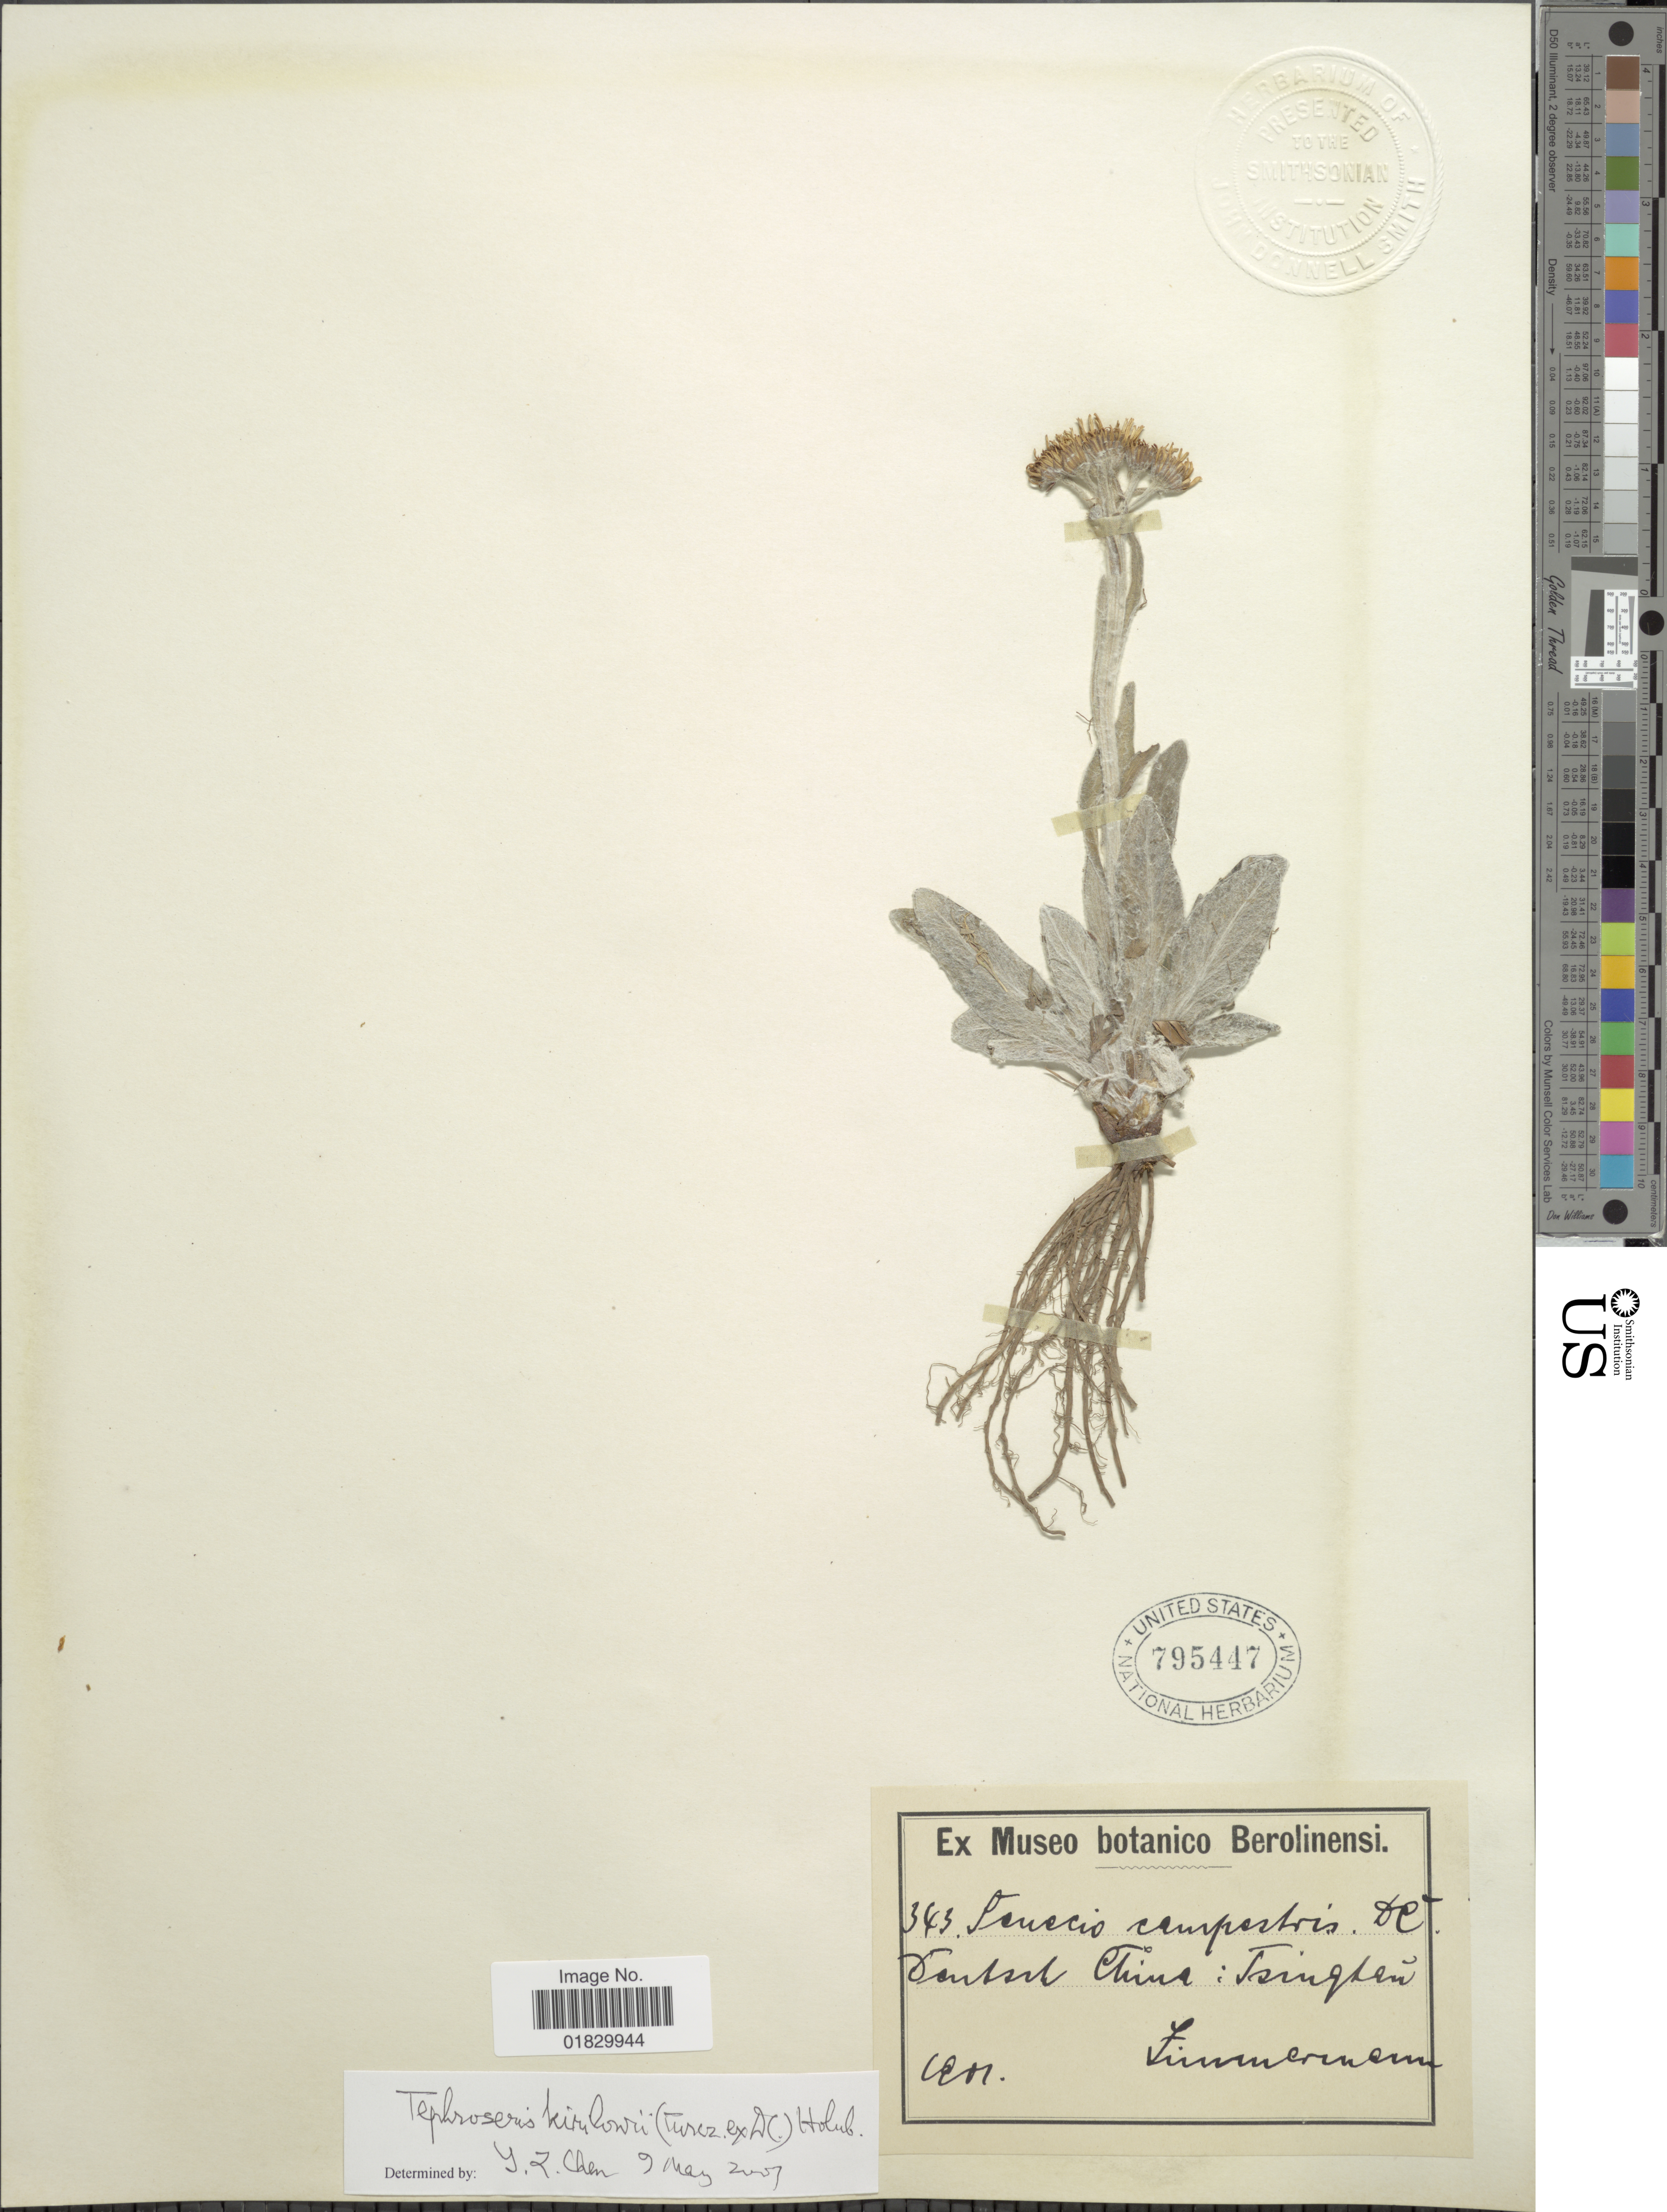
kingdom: Plantae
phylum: Tracheophyta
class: Magnoliopsida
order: Asterales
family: Asteraceae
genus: Tephroseris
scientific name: Tephroseris kirilowii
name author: (Turcz. ex DC.) Holub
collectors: -. Zimmermann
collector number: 343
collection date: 1901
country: China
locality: Central China: Tsingtan [interpreted]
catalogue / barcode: US 795447